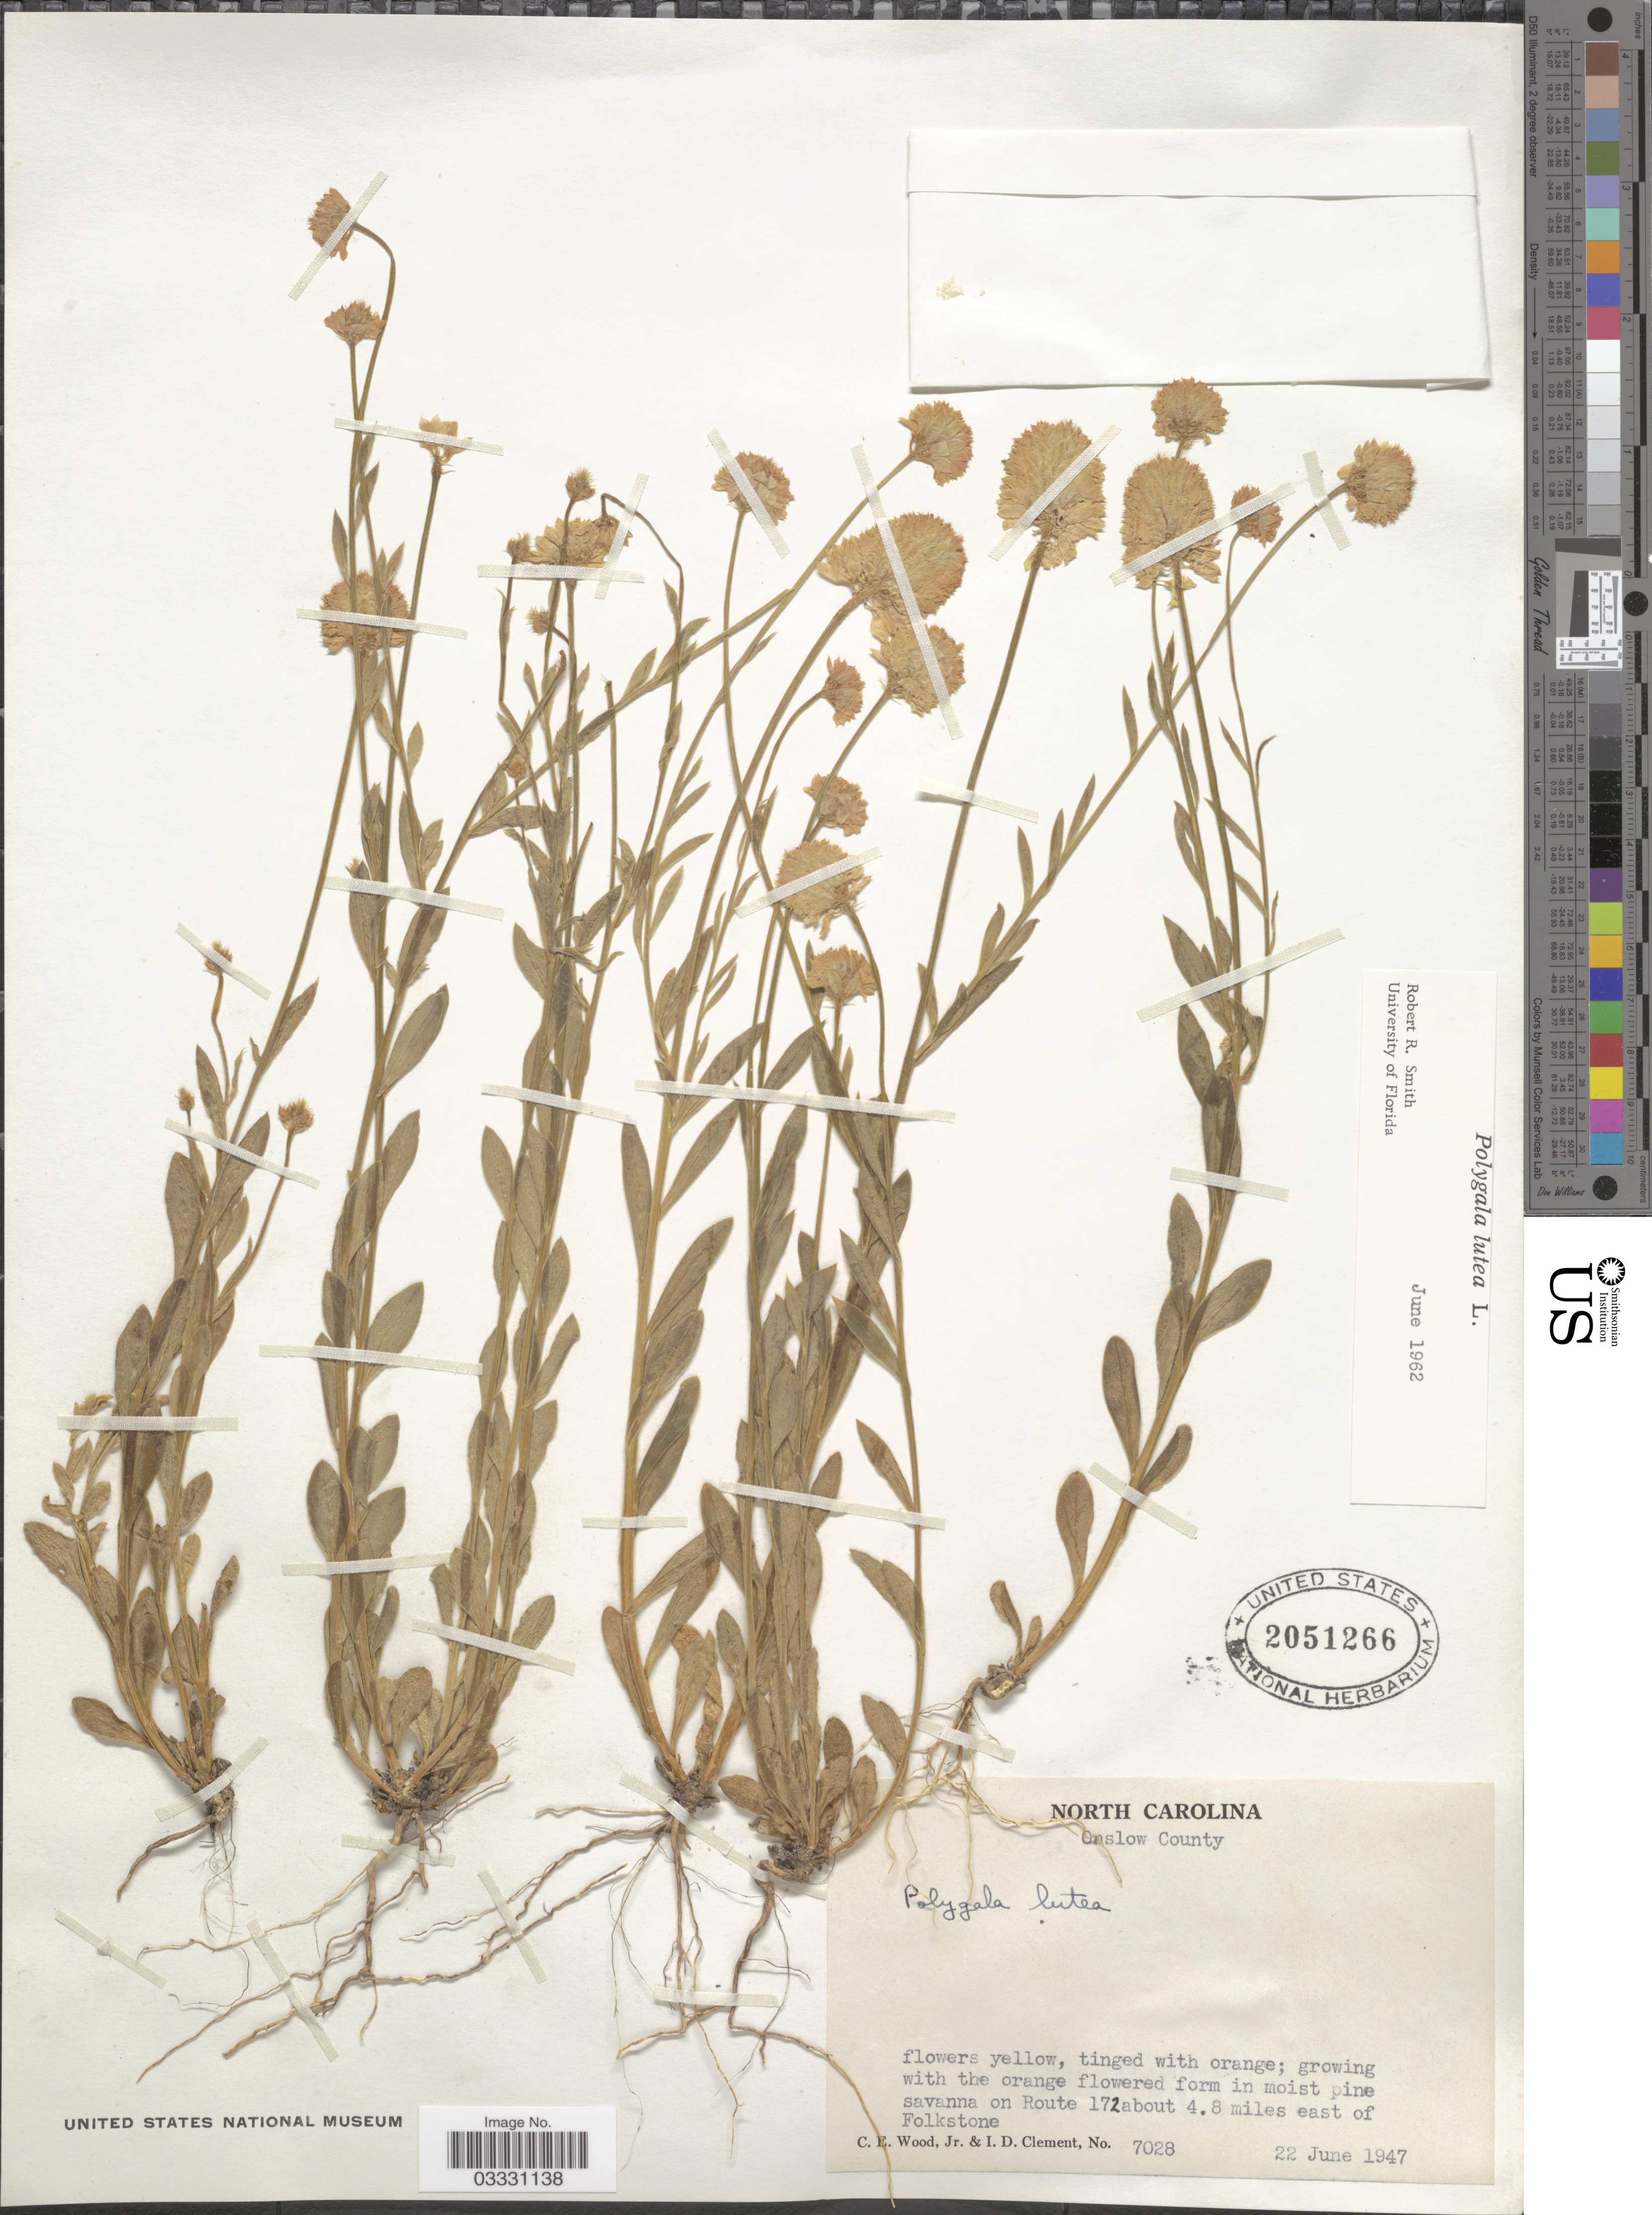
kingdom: Plantae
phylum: Tracheophyta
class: Magnoliopsida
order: Fabales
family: Polygalaceae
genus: Polygala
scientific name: Polygala lutea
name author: L.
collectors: C. Wood & I. Clement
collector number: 7028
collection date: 1947-06-22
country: United States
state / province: North Carolina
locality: Onslow County. In moist pine savanna on Route 172 about 4.8 miles east of Folkstone.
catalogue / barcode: US 2051266